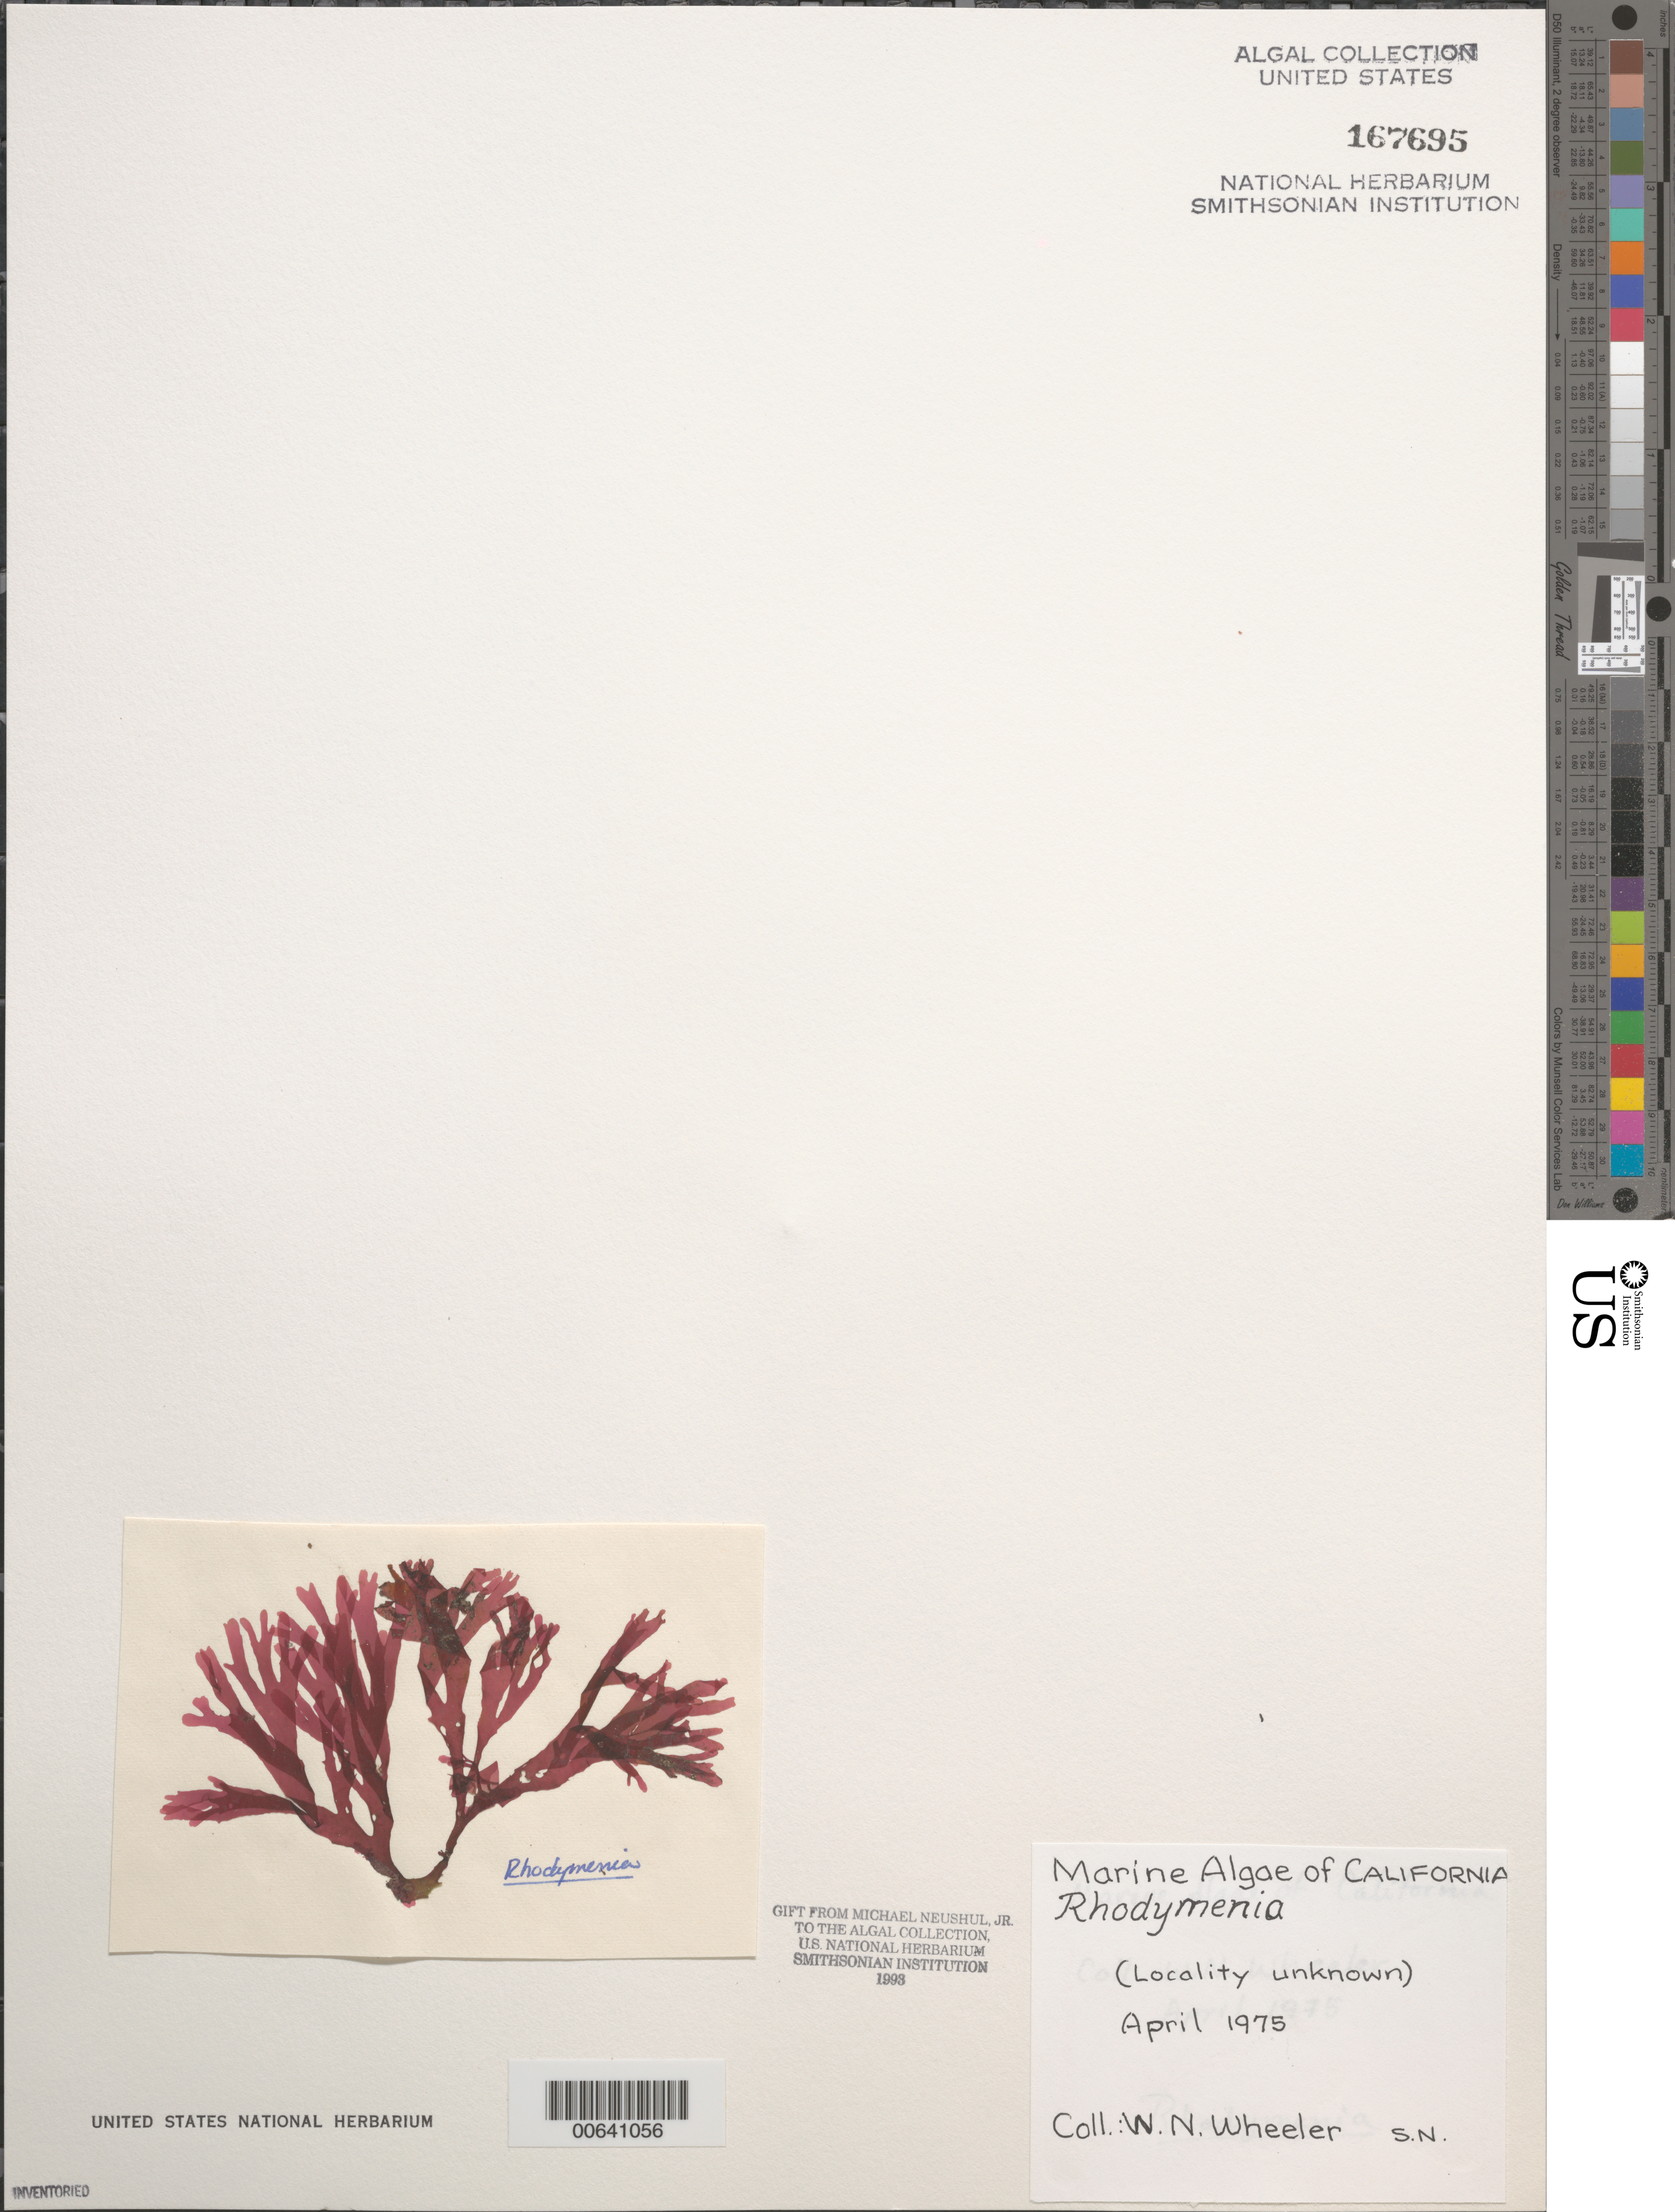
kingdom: Plantae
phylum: Rhodophyta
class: Florideophyceae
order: Rhodymeniales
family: Rhodymeniaceae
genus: Rhodymenia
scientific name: Rhodymenia sp.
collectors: W. Wheeler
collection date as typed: Apr 1975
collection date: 1975-04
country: United States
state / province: California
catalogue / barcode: US 167695